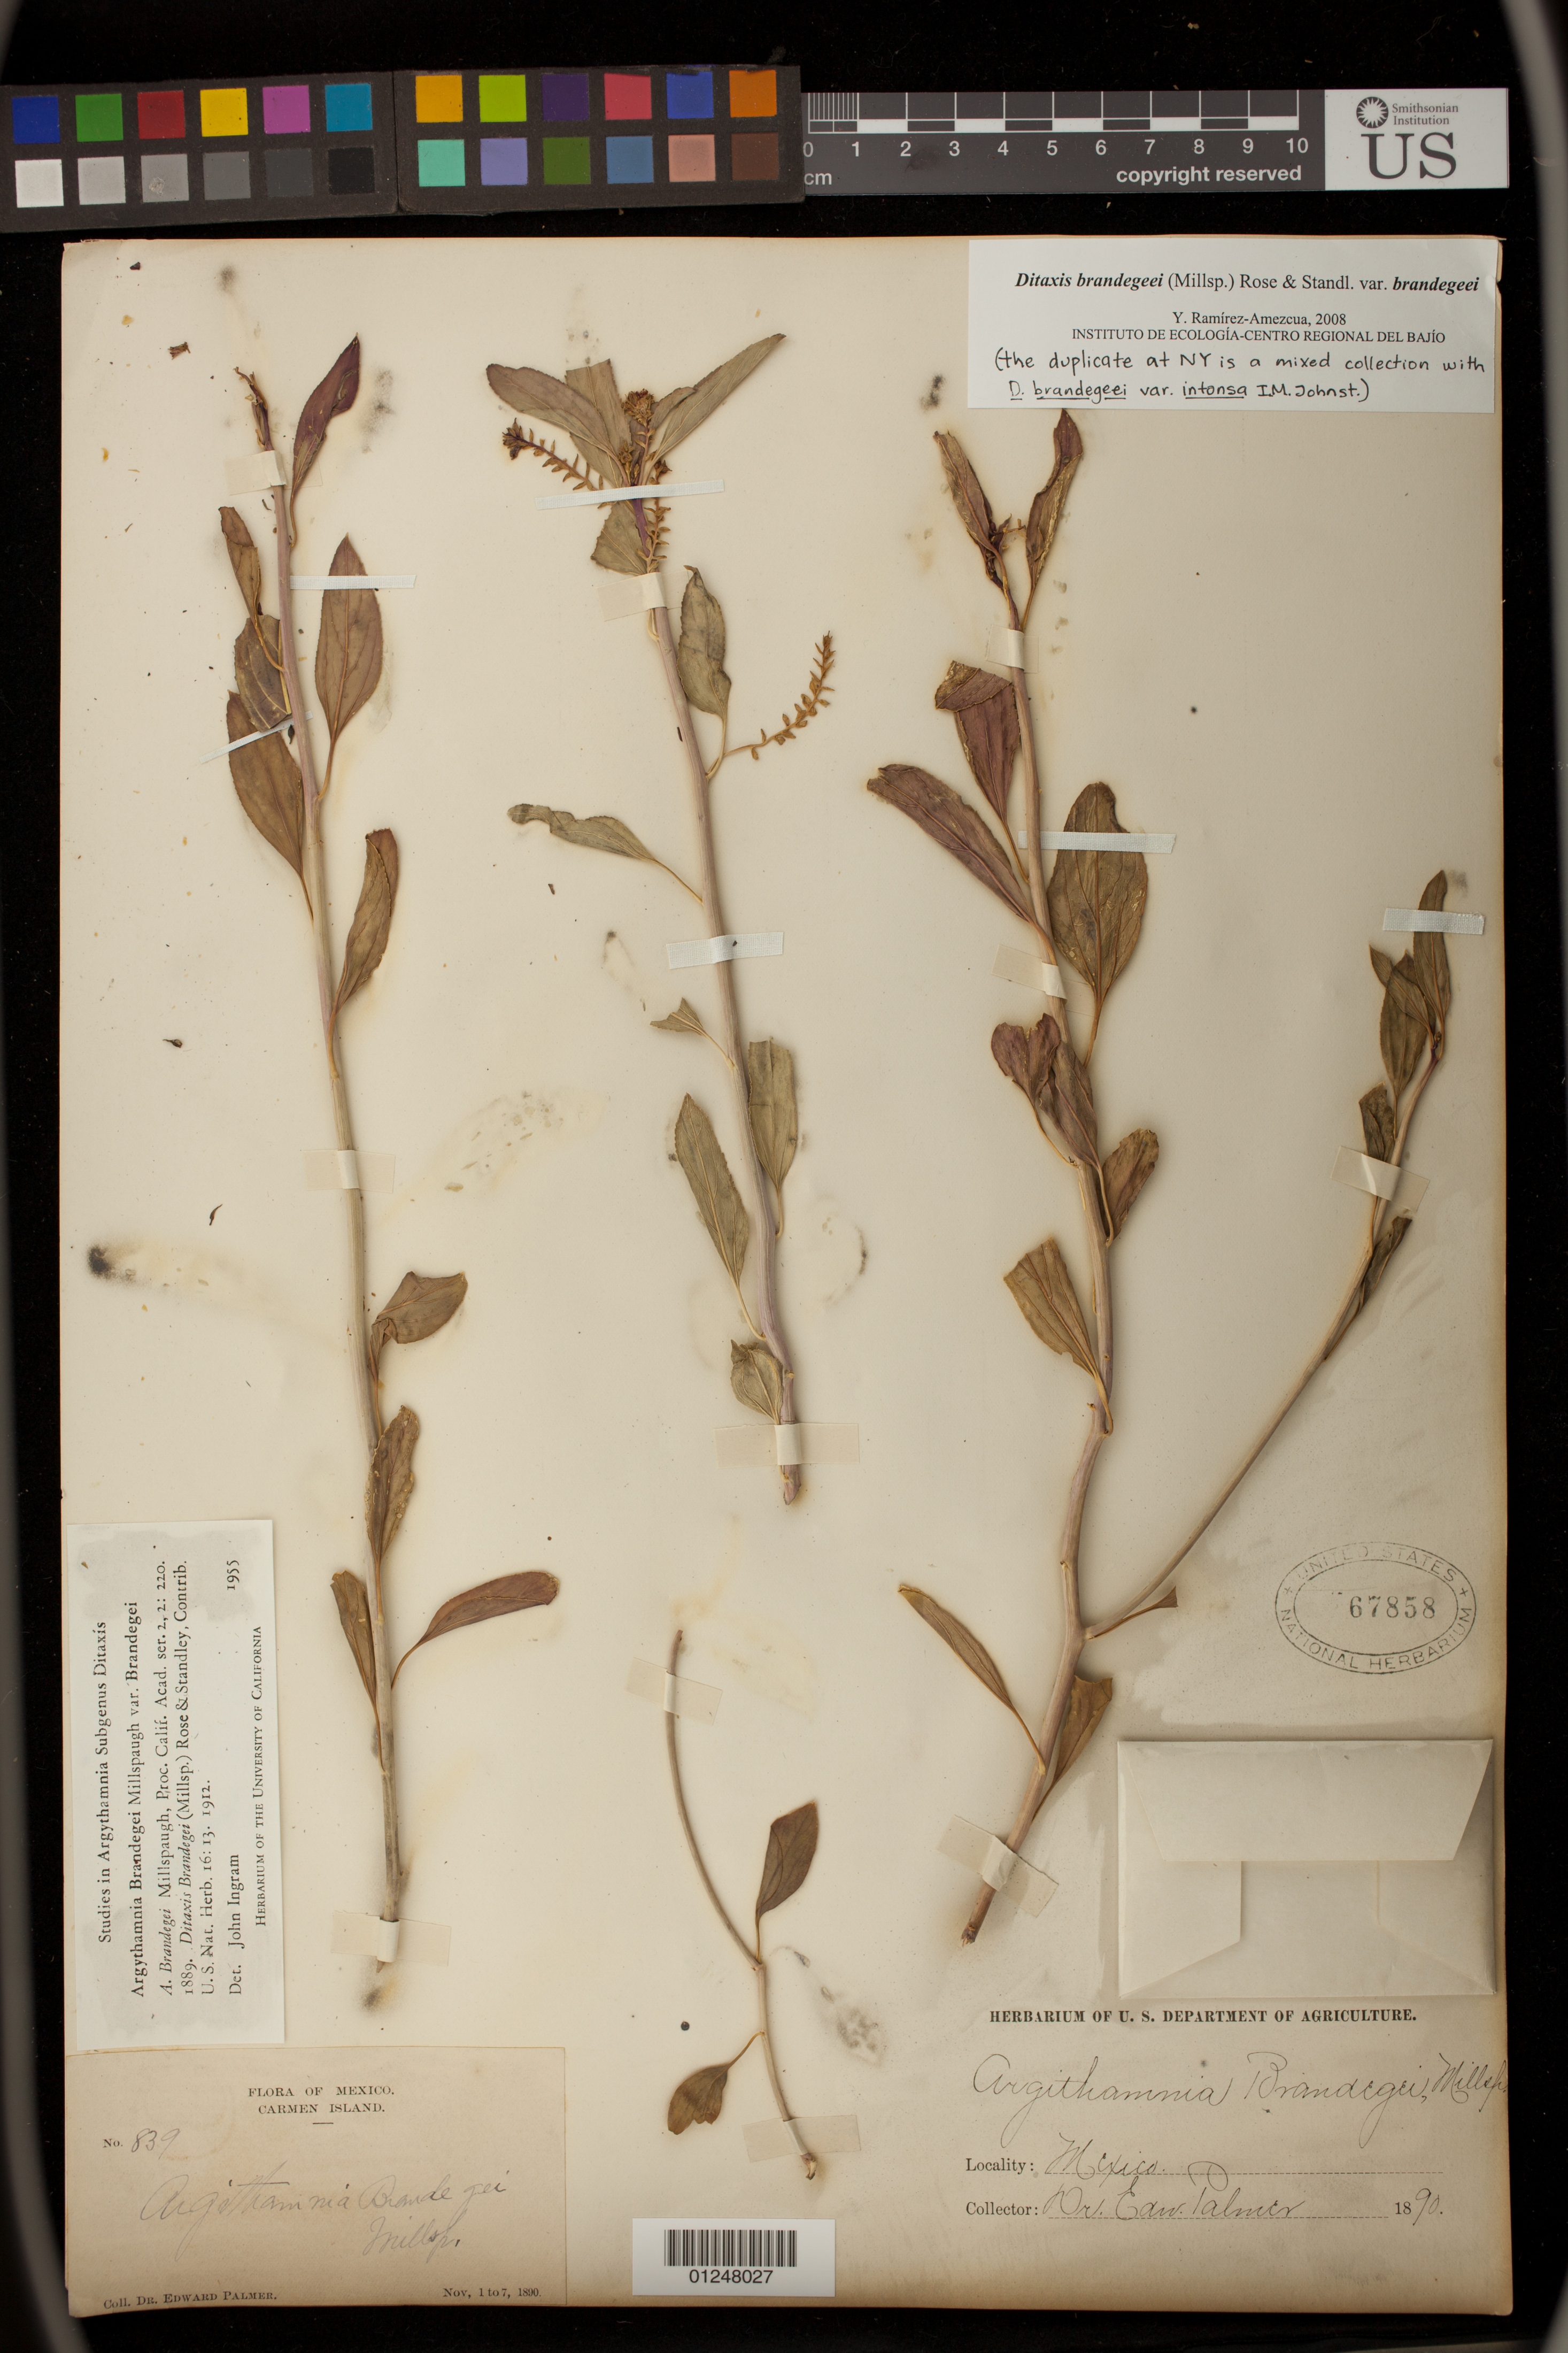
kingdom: Plantae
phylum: Tracheophyta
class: Magnoliopsida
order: Malpighiales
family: Euphorbiaceae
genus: Argythamnia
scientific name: Argythamnia brandegeei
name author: Millsp.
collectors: E. Palmer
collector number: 839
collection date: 1890-11-01/1890-11-07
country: Mexico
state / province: Baja California Sur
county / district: Loreto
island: Carmen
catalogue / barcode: US 67858